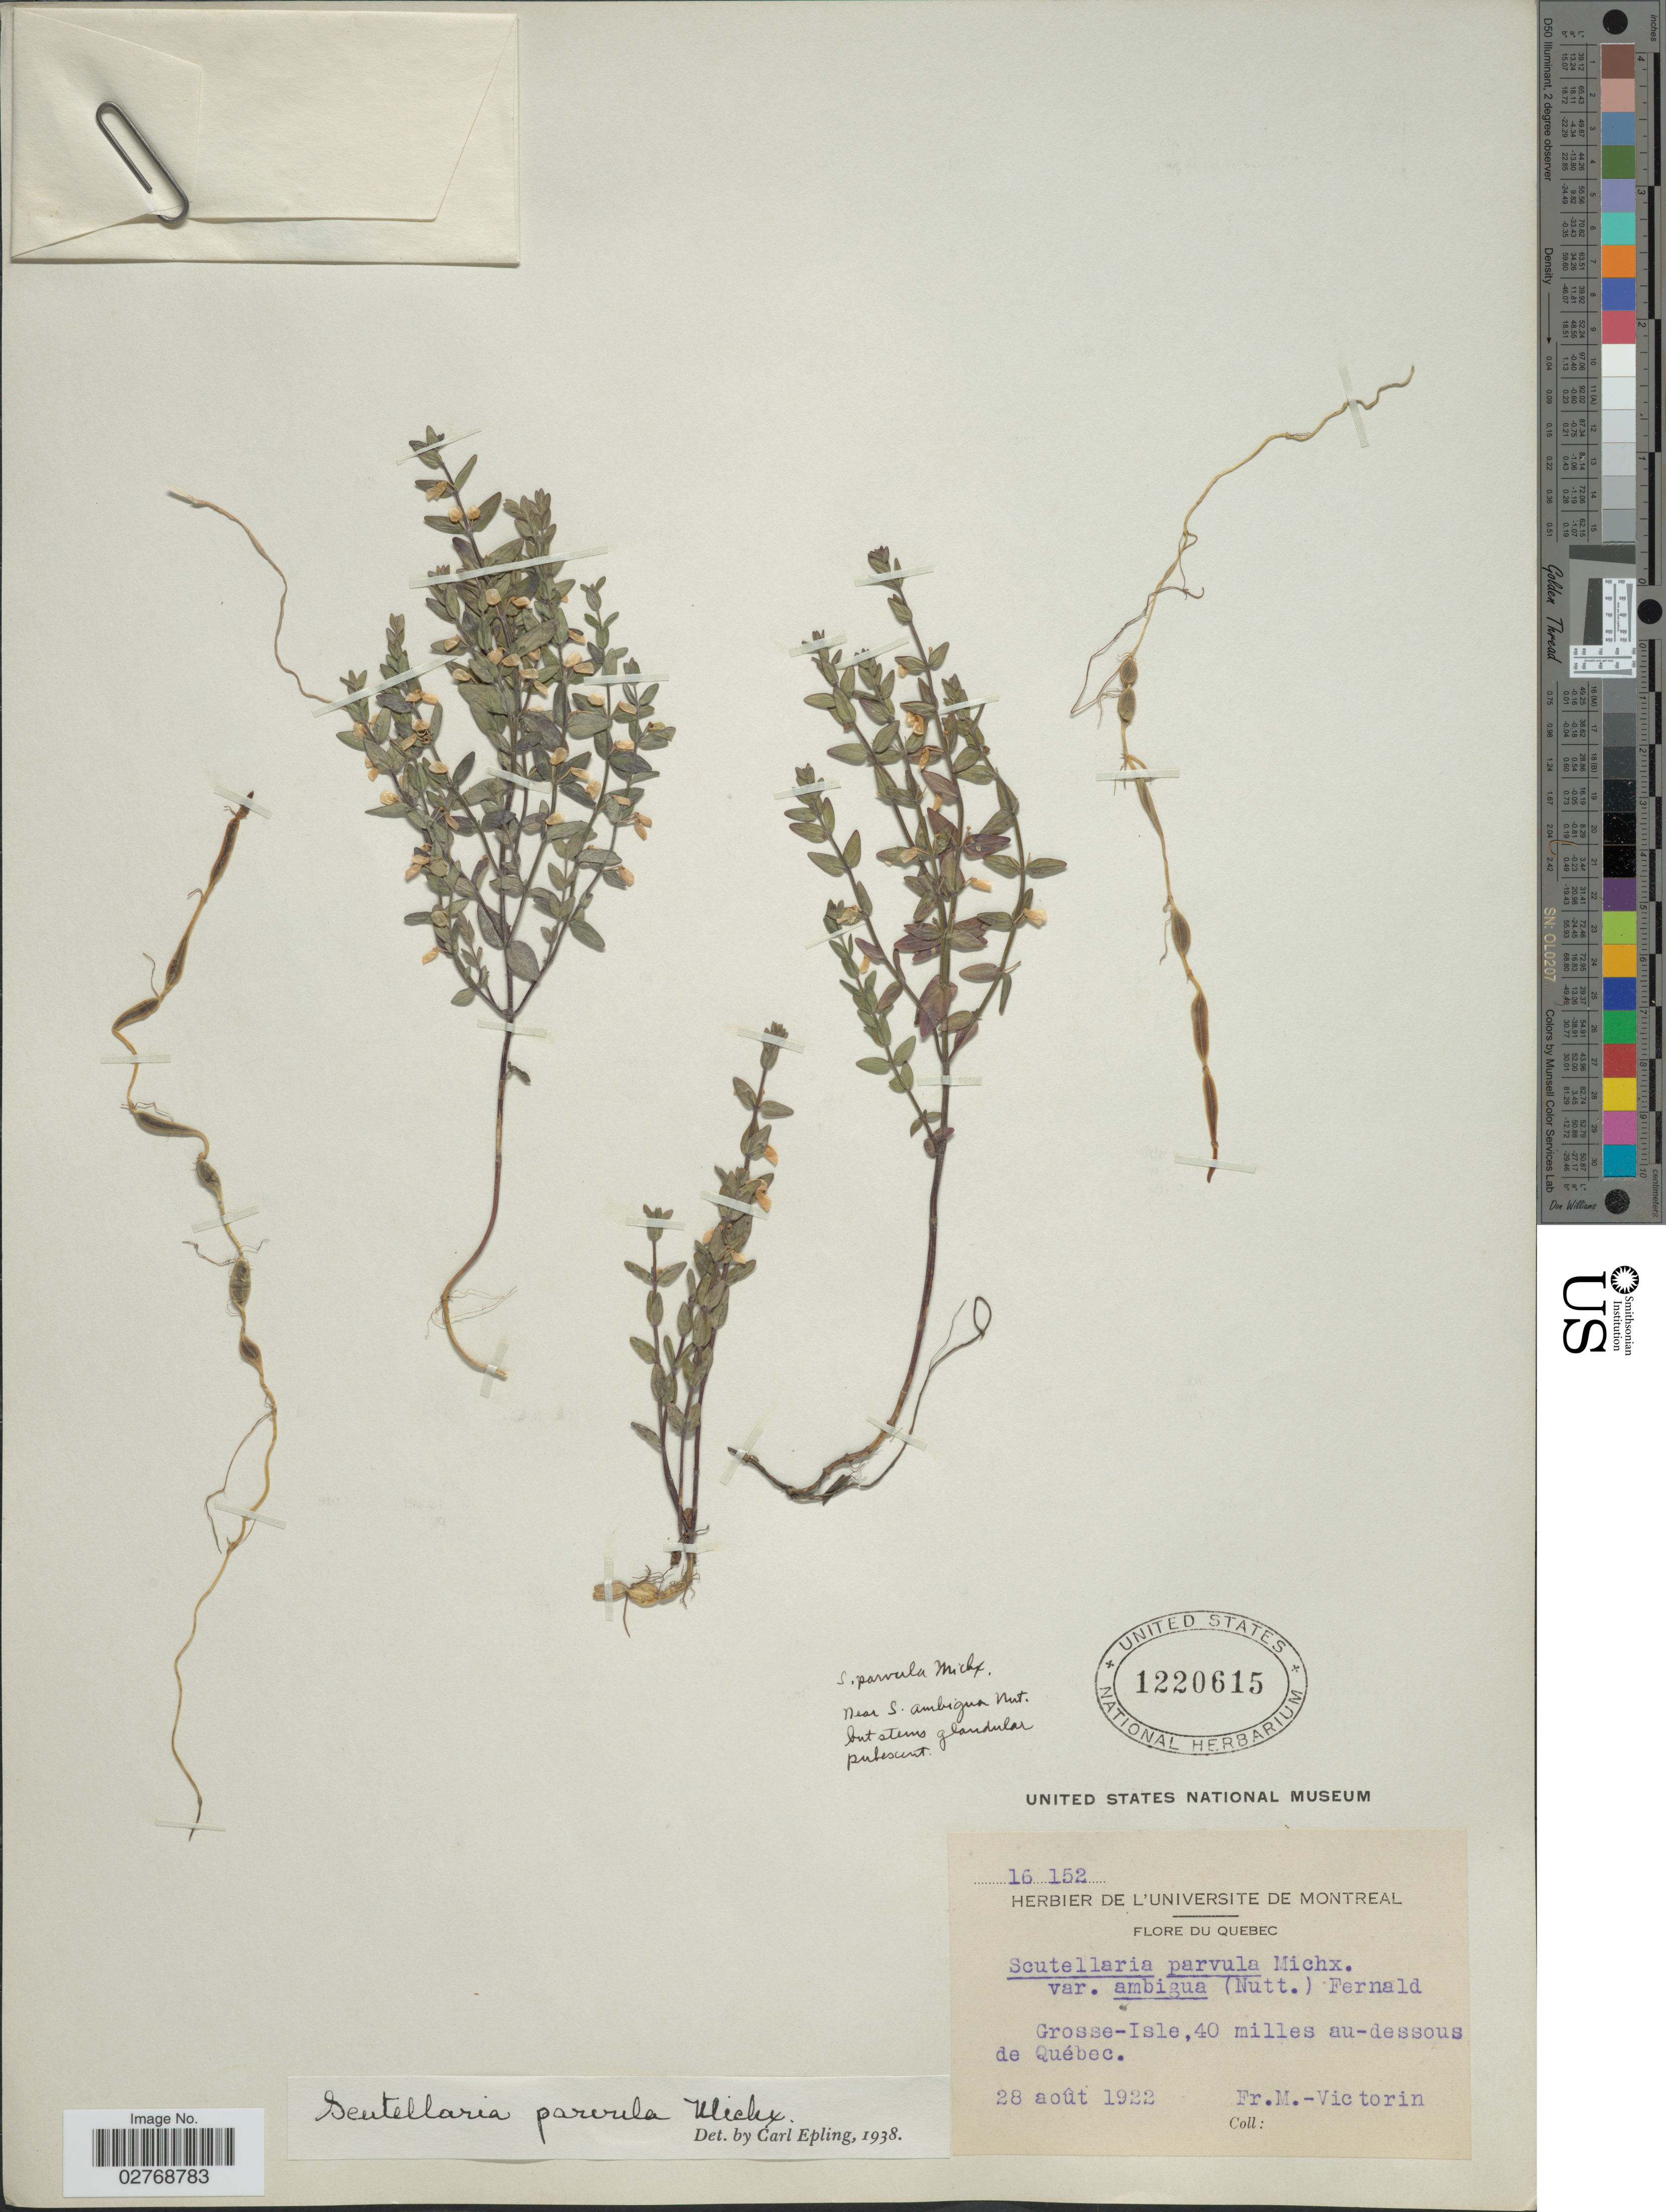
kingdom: Plantae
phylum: Tracheophyta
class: Magnoliopsida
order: Lamiales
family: Lamiaceae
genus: Scutellaria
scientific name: Scutellaria parvula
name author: Michx.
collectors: F. Marie-Victorin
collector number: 16152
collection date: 1922-08-28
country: Canada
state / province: Quebec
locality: Grosse-Isle, 40 milles au-dessous de Québec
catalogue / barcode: US 1220615